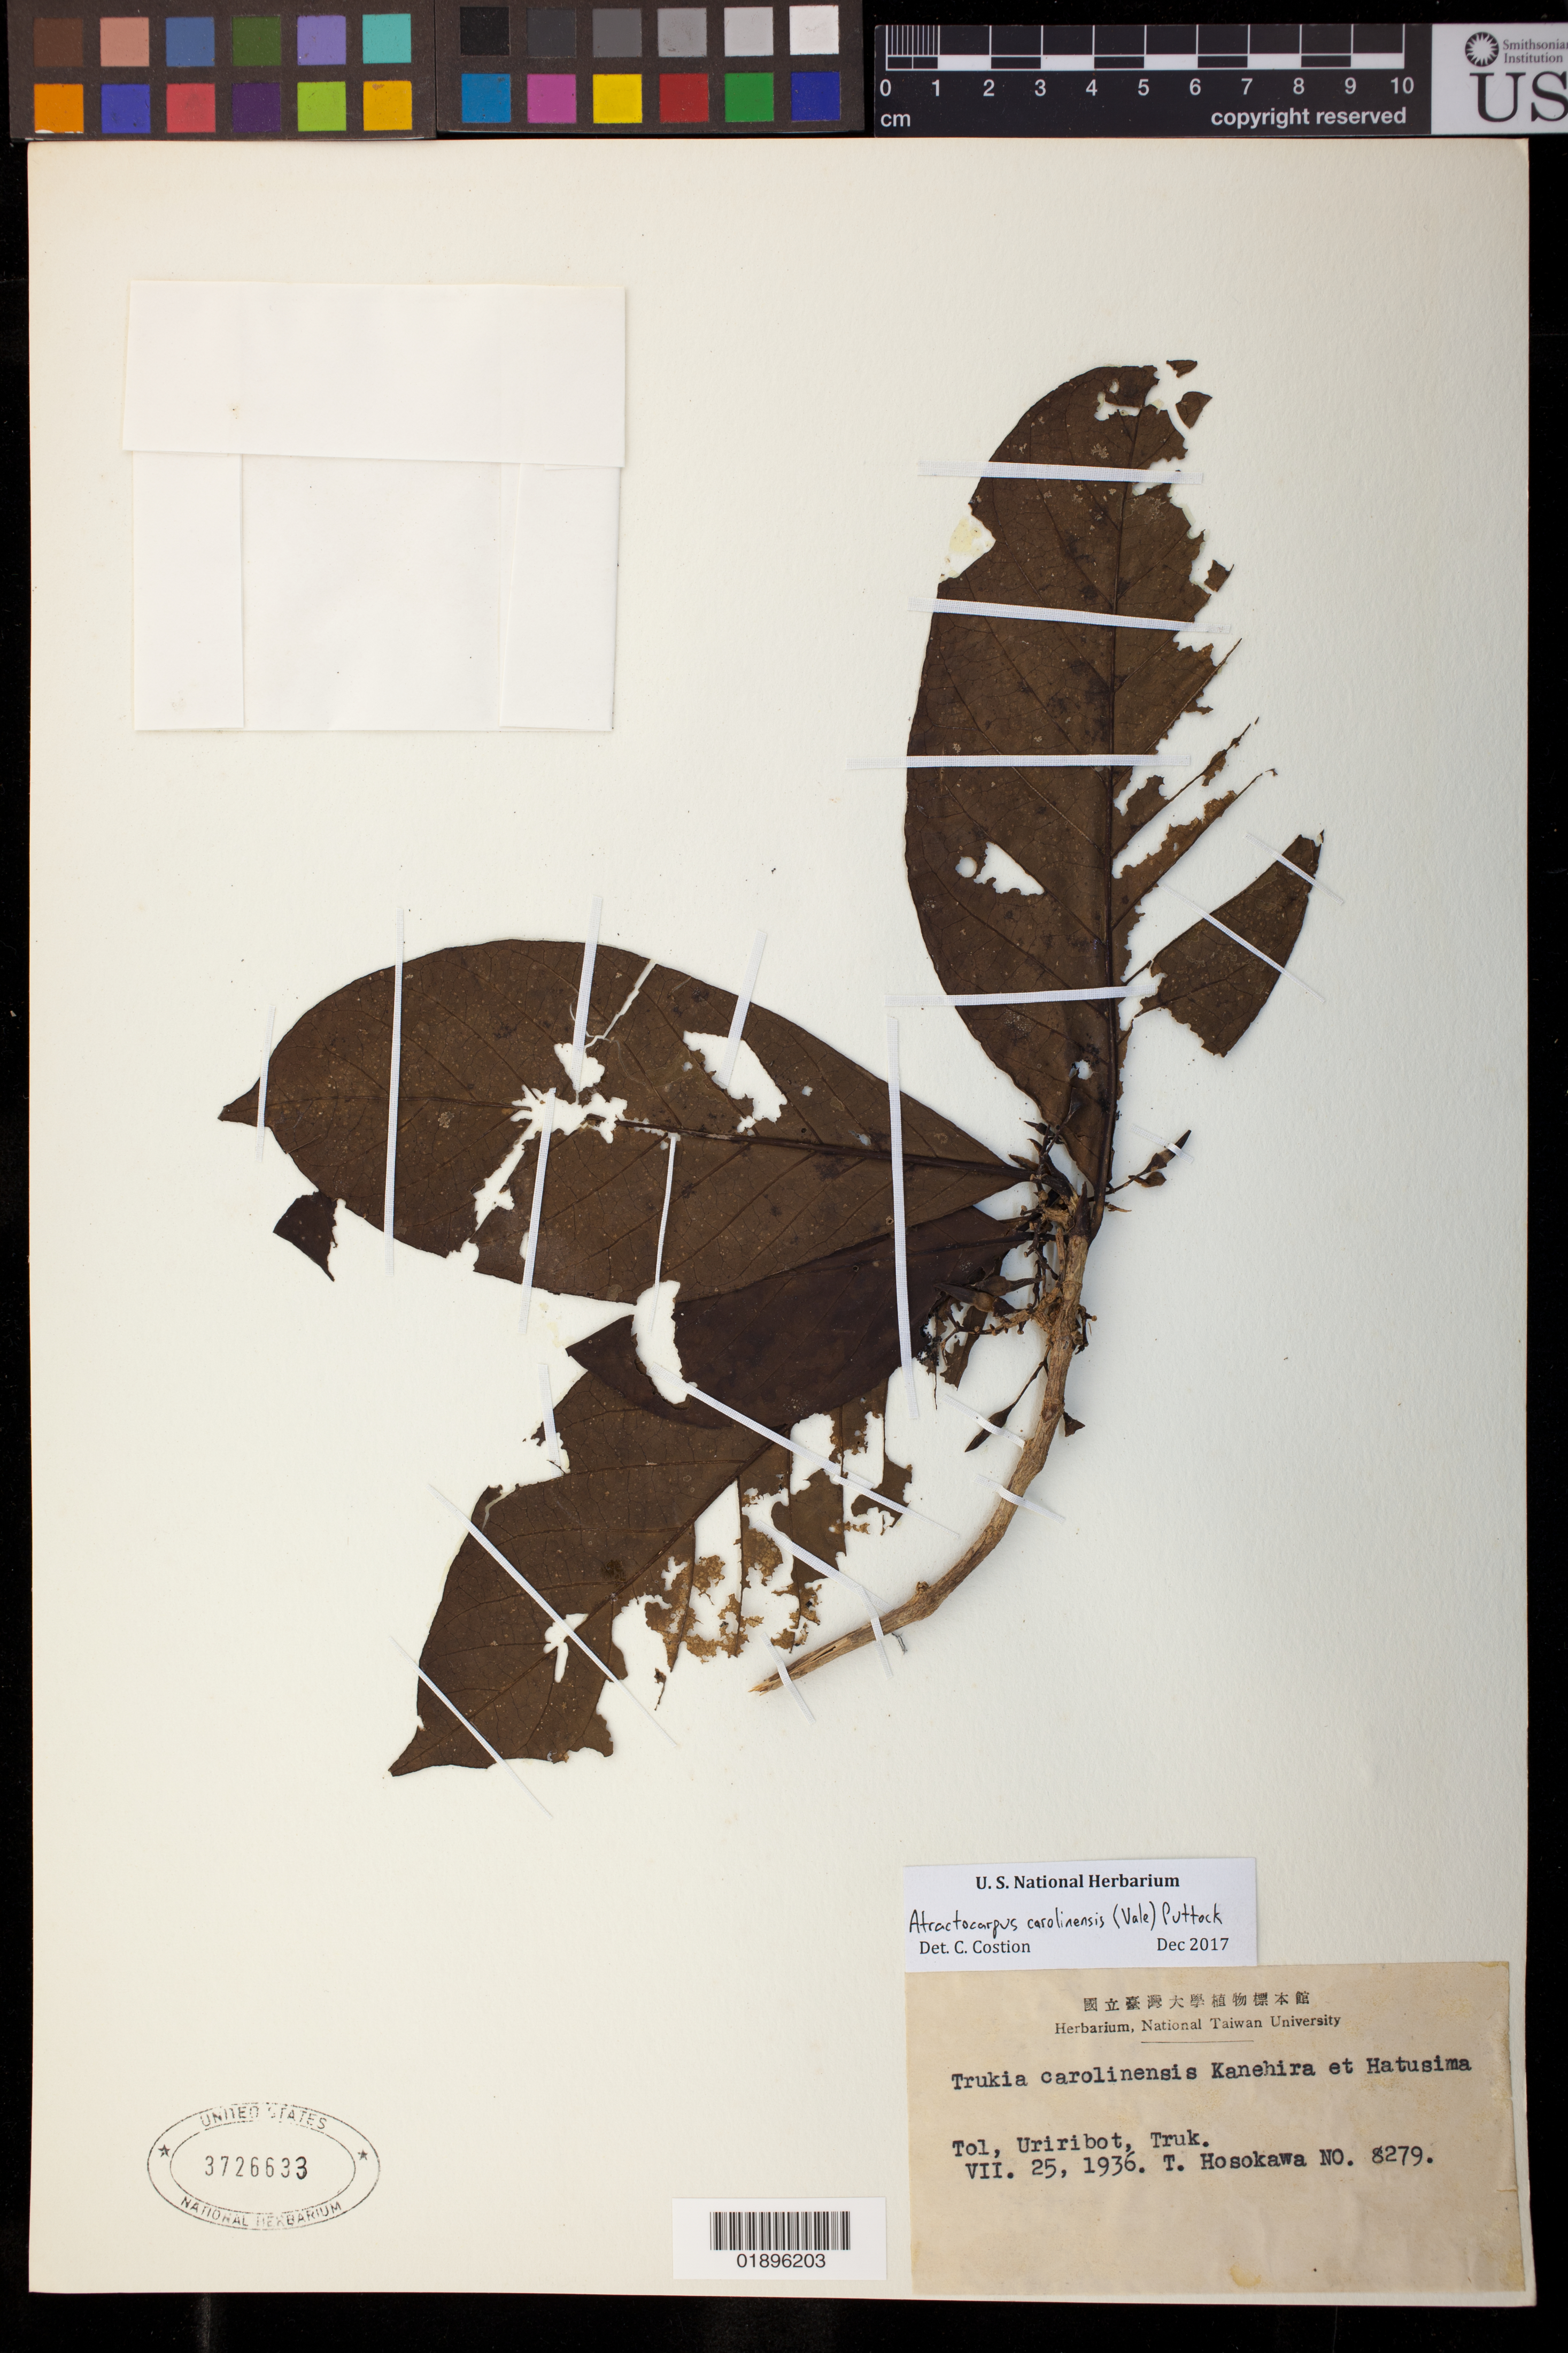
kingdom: Plantae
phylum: Tracheophyta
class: Magnoliopsida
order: Gentianales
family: Rubiaceae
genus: Atractocarpus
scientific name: Atractocarpus carolinensis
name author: (Valeton) Puttock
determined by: Costion, C.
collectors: T. Hosokawa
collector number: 8279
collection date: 1936-07-25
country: Micronesia, Federated States of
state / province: Truk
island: Tol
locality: Tol, Uriribot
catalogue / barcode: US 3726633